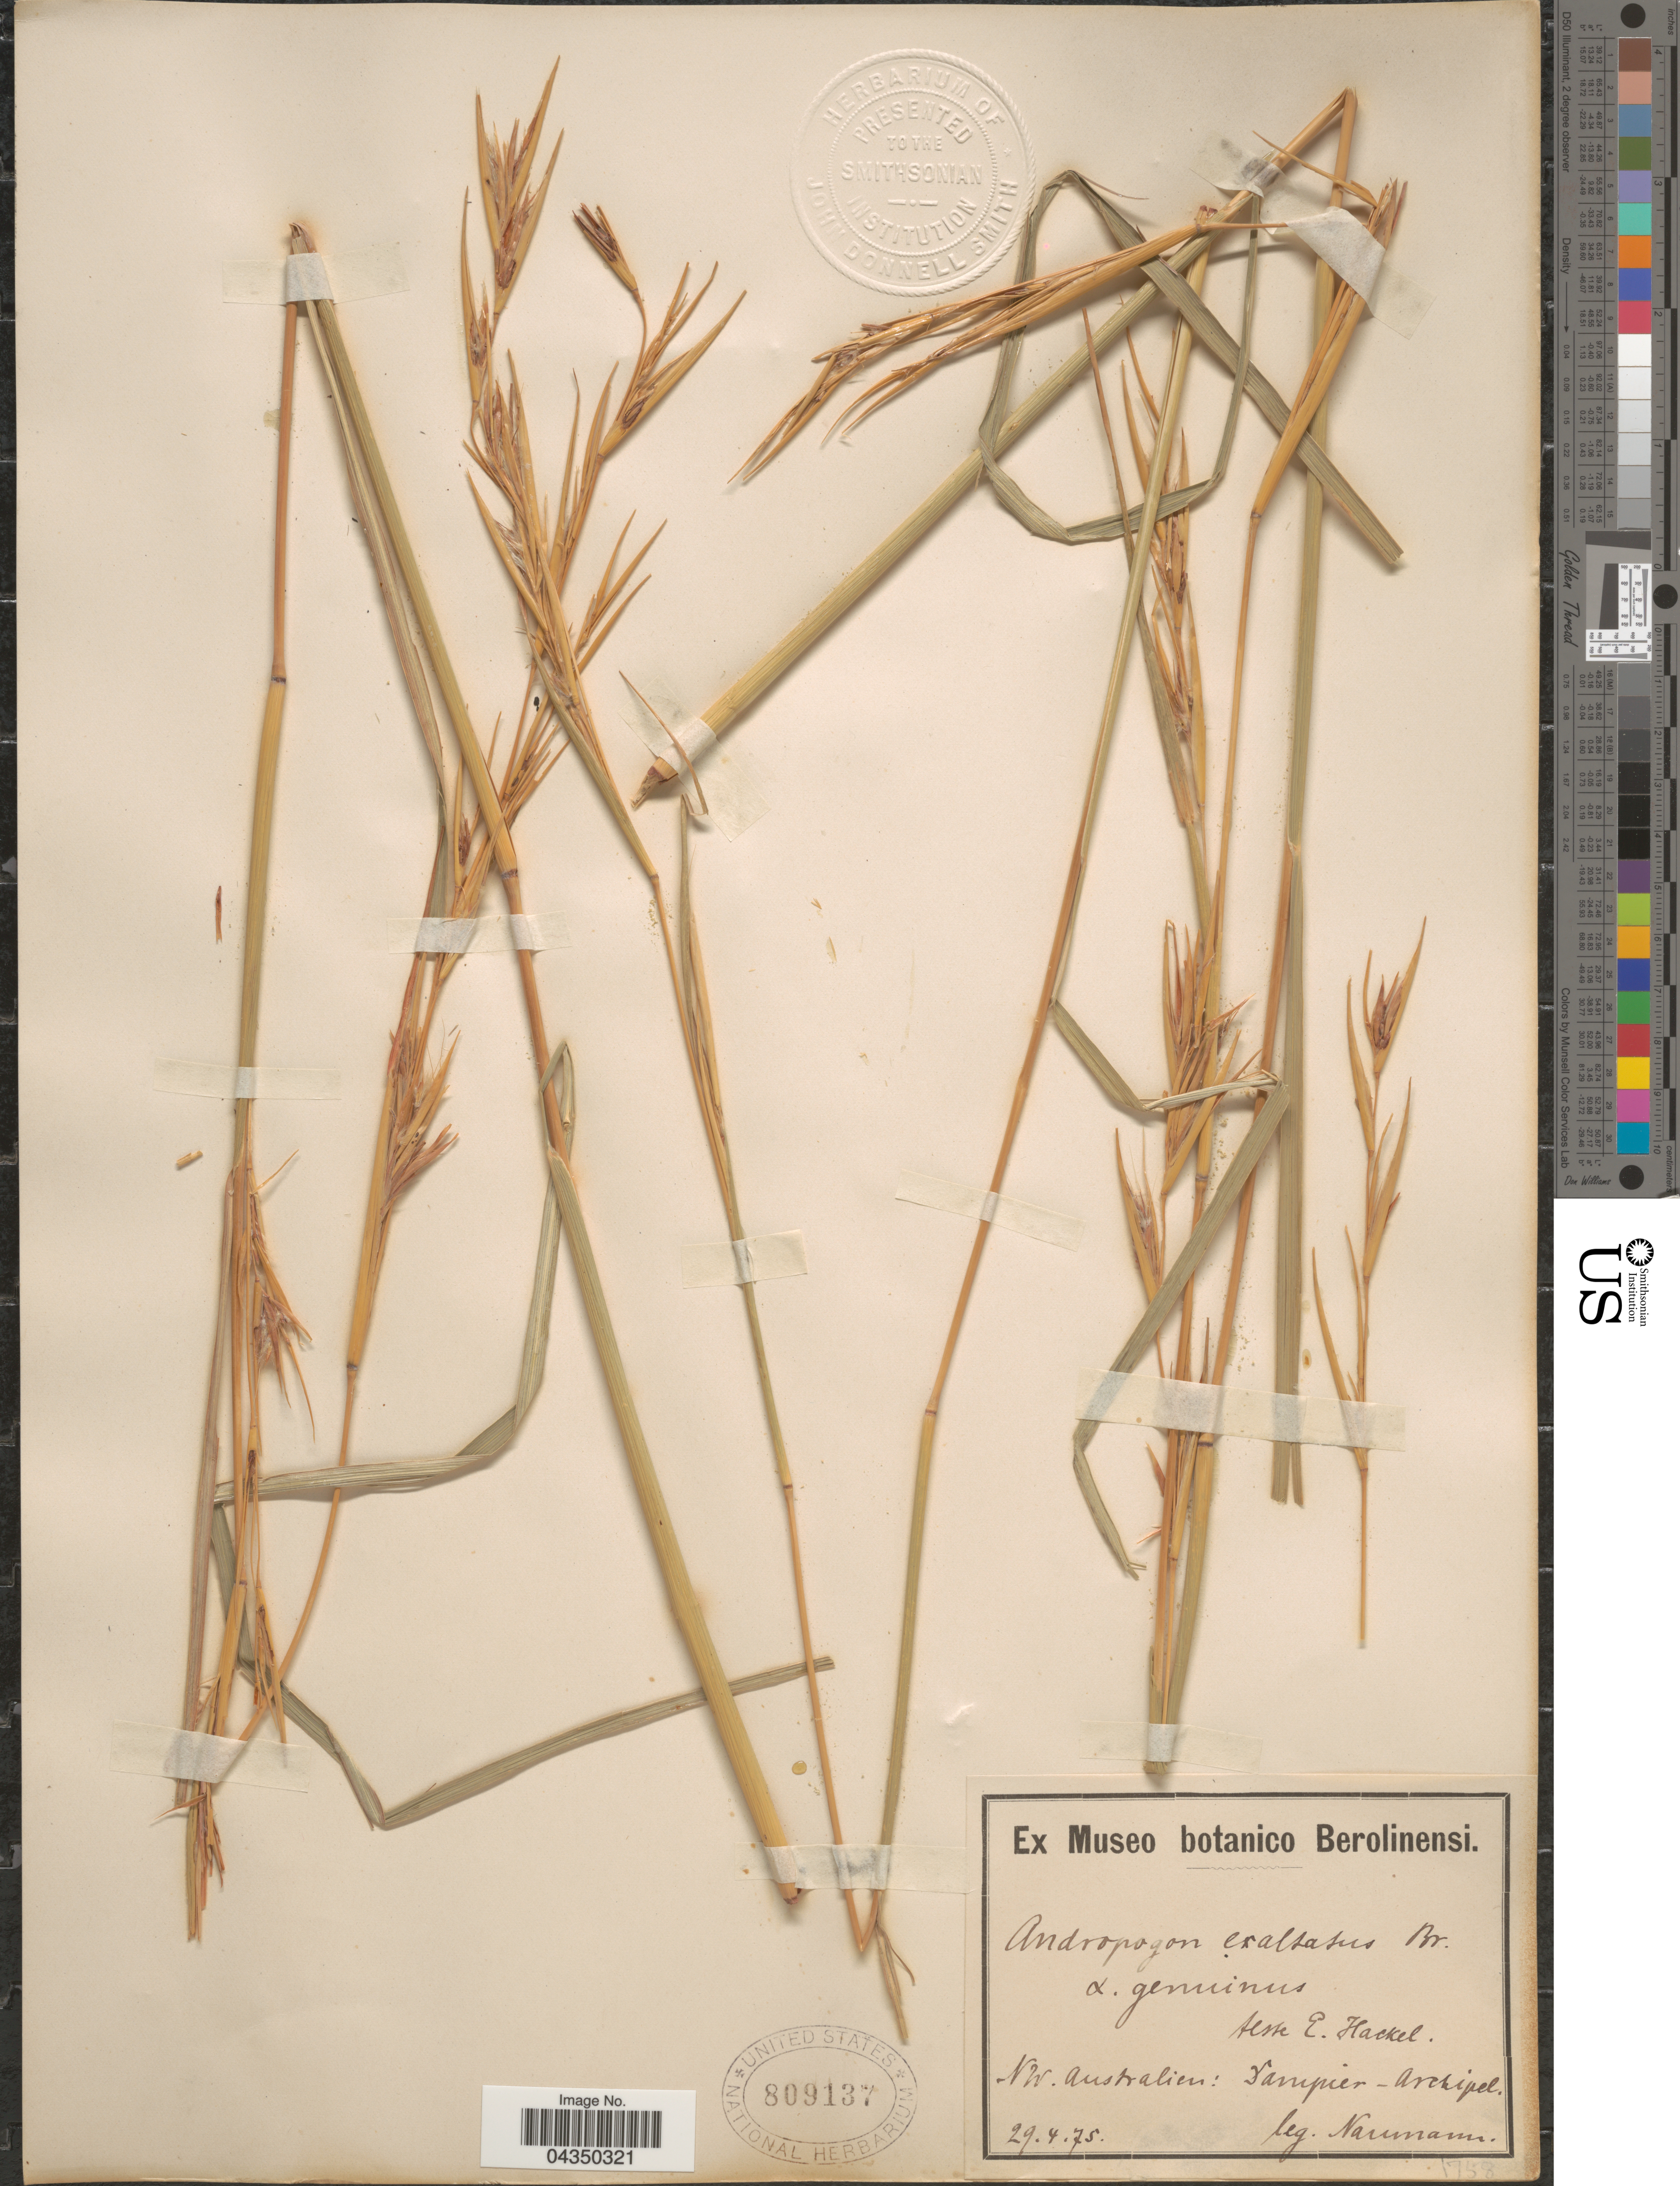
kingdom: Plantae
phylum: Tracheophyta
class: Liliopsida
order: Poales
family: Poaceae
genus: Cymbopogon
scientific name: Cymbopogon ambiguus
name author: A. Camus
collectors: -. Naumann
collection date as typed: Transcribed d/m/y: 29/4/75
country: Australia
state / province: Western Australia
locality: NW. Australien: Dampier - Archipel.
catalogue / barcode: US 809137